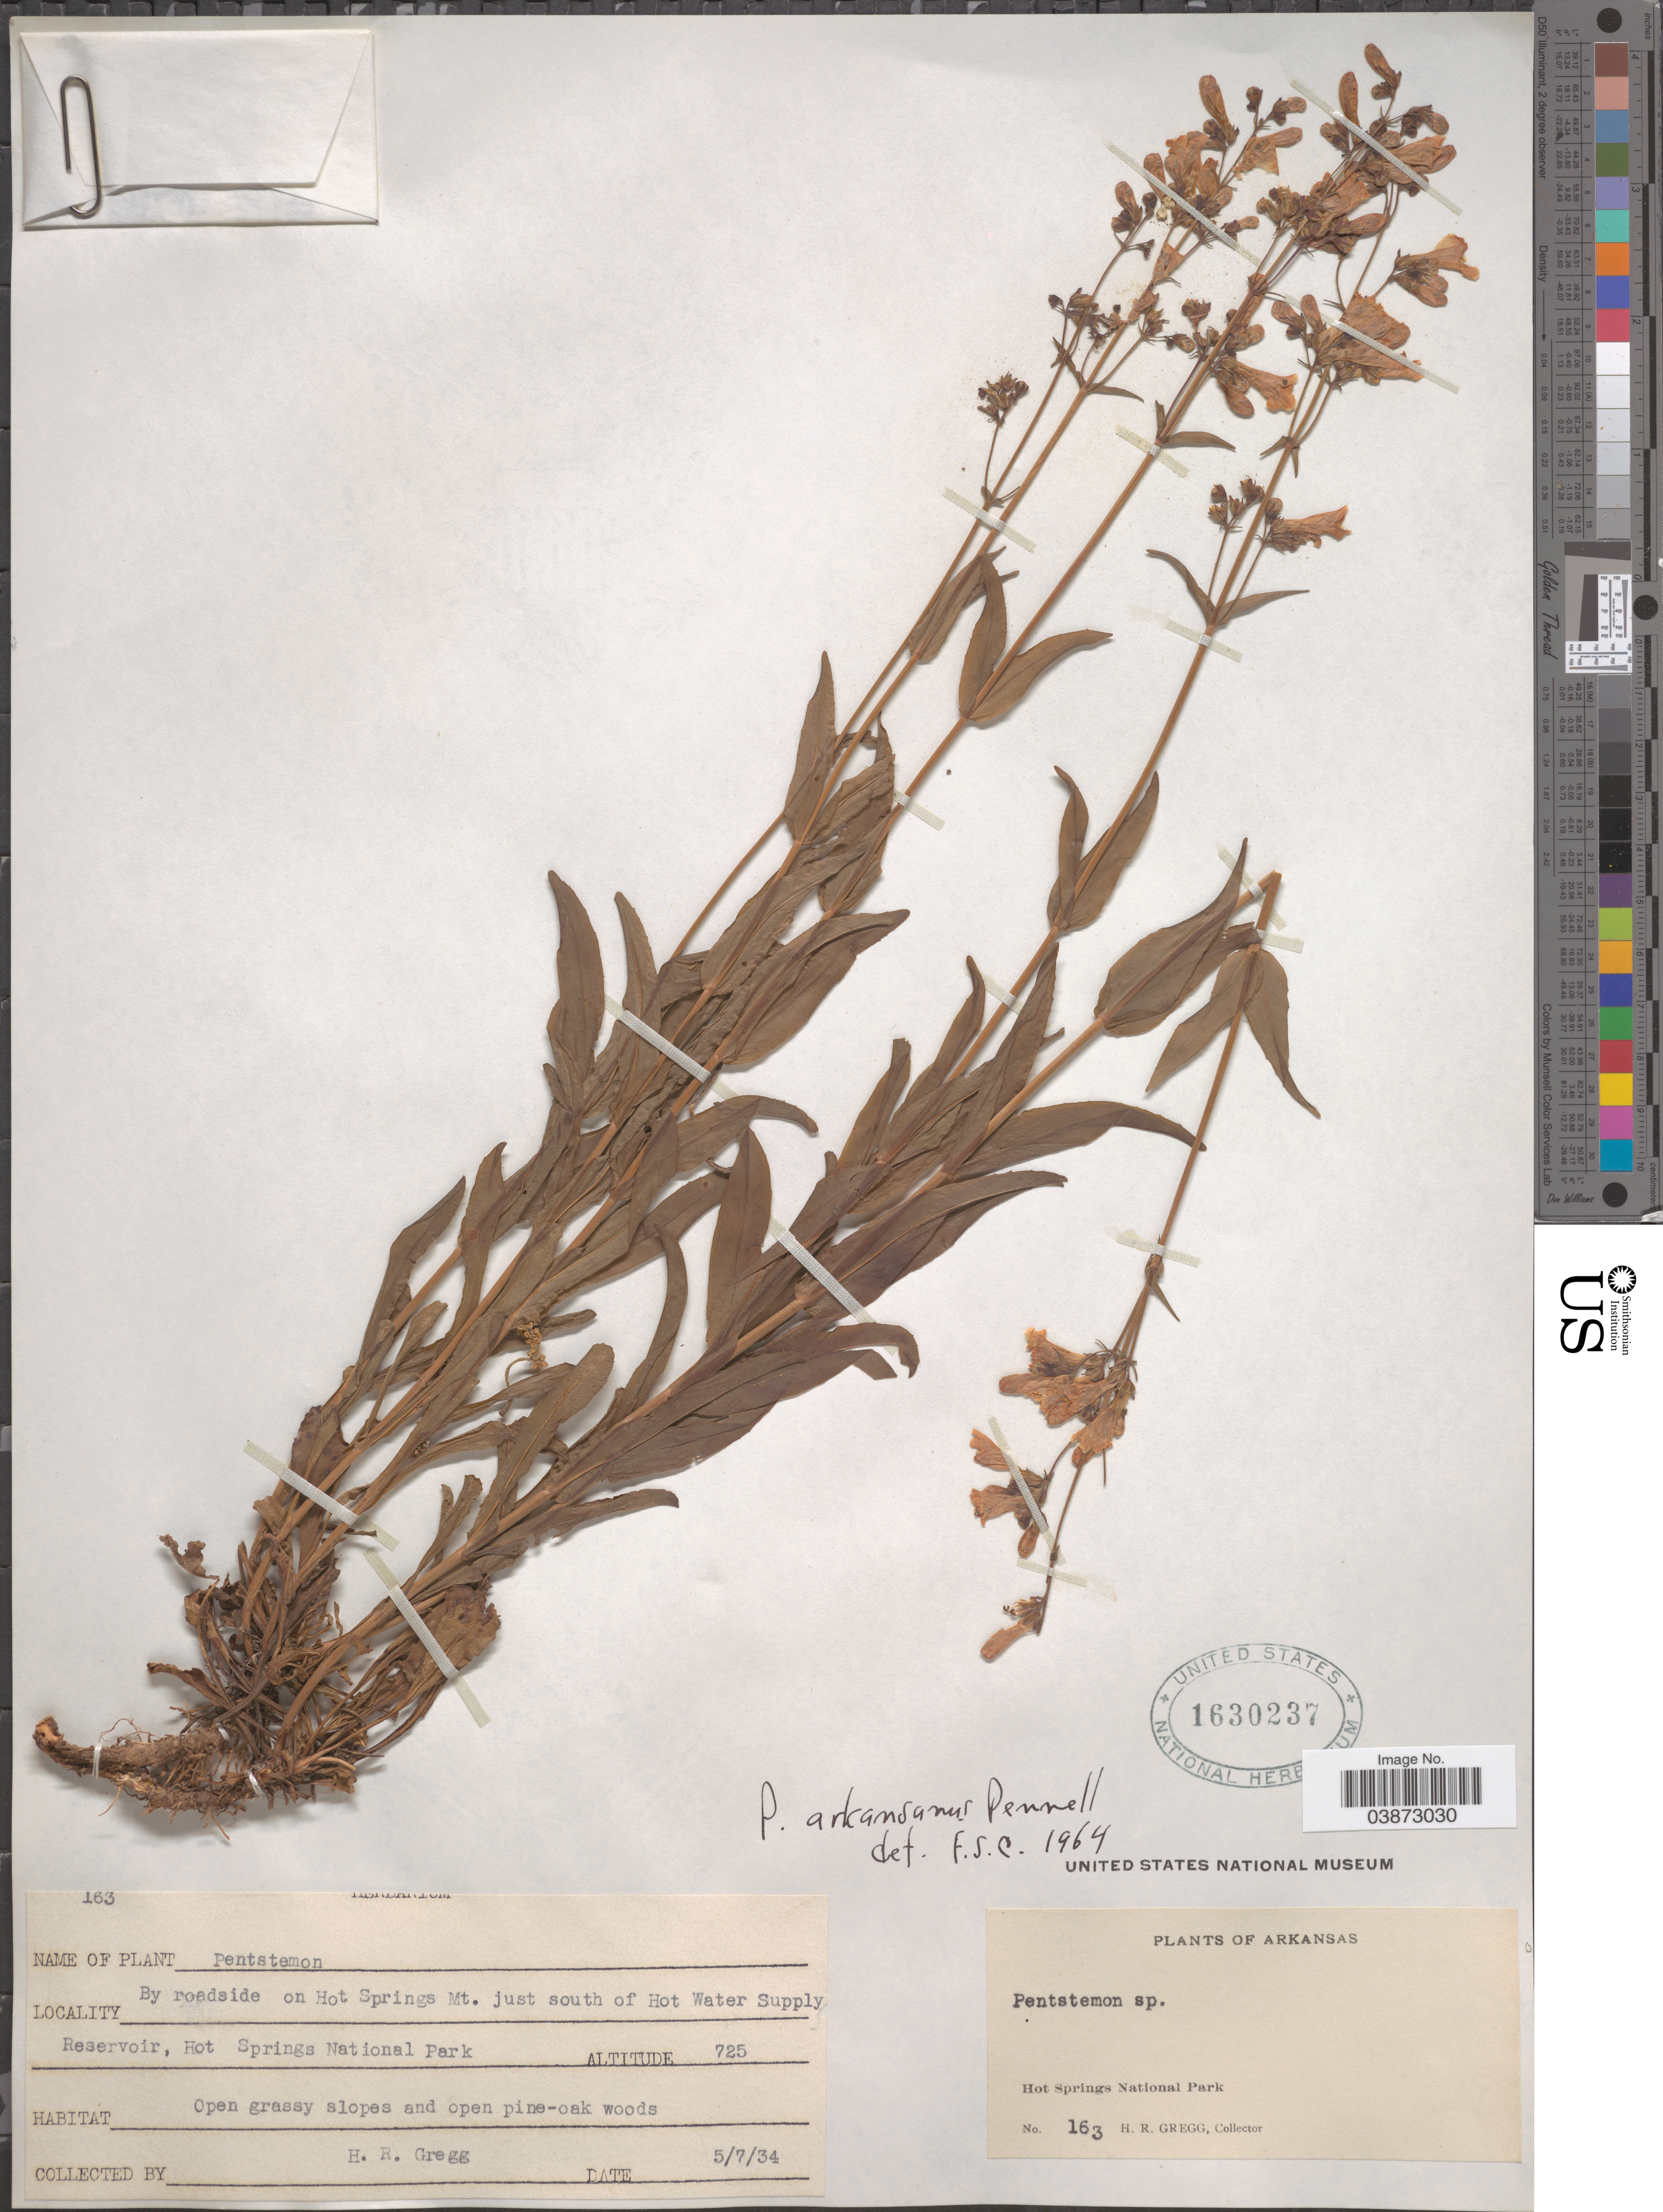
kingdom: Plantae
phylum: Tracheophyta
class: Magnoliopsida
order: Lamiales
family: Plantaginaceae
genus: Penstemon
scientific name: Penstemon arkansanus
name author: Pennell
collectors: H. Gregg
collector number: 163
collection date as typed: Transcribed d/m/y: 7/5/34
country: United States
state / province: Arkansas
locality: By roadside on Hot Springs Mt. just south of Hot Water Supply Reservoir, Hot Springs National Park.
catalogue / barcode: US 1630237